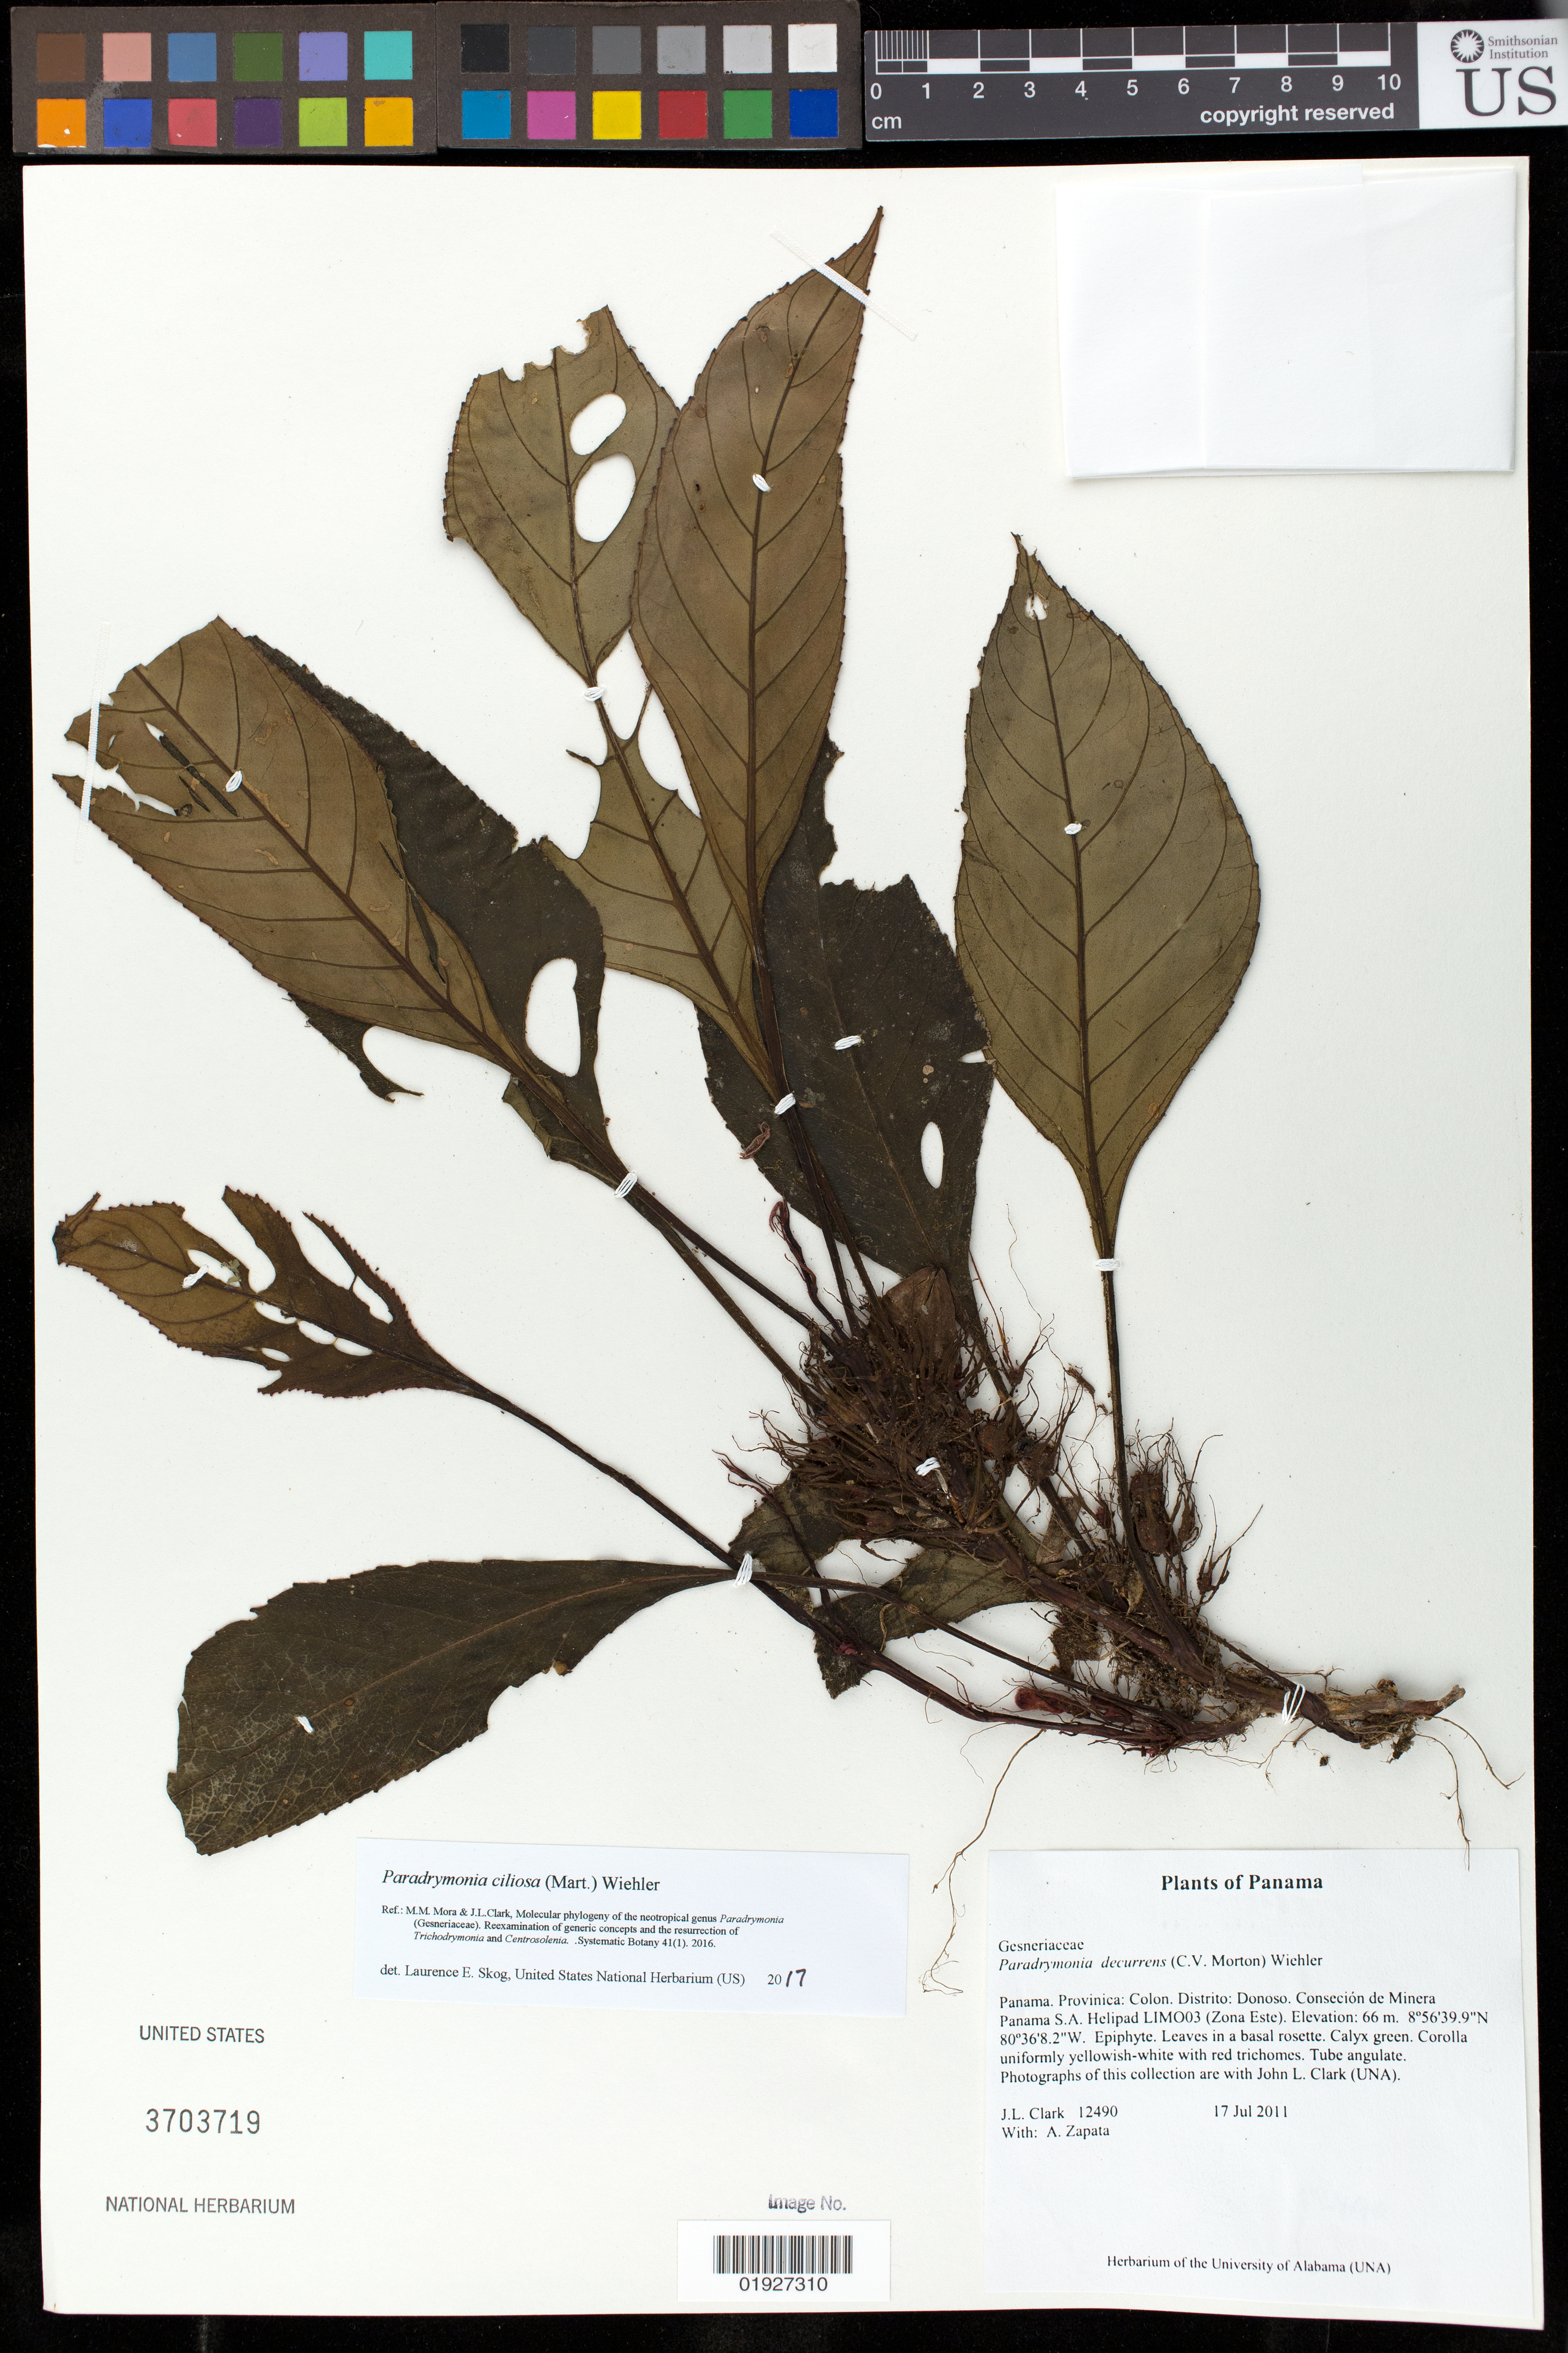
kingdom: Plantae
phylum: Tracheophyta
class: Magnoliopsida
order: Lamiales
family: Gesneriaceae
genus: Paradrymonia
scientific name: Paradrymonia ciliosa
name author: (Mart.) Wiehler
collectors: J. L. Clark & A. Zapata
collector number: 12490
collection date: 2011-07-17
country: Panama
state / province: Colón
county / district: Donoso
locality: Consecion de Minera Panama S.A. Helipad LIM003 (Zona Este)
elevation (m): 66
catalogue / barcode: US 3703719